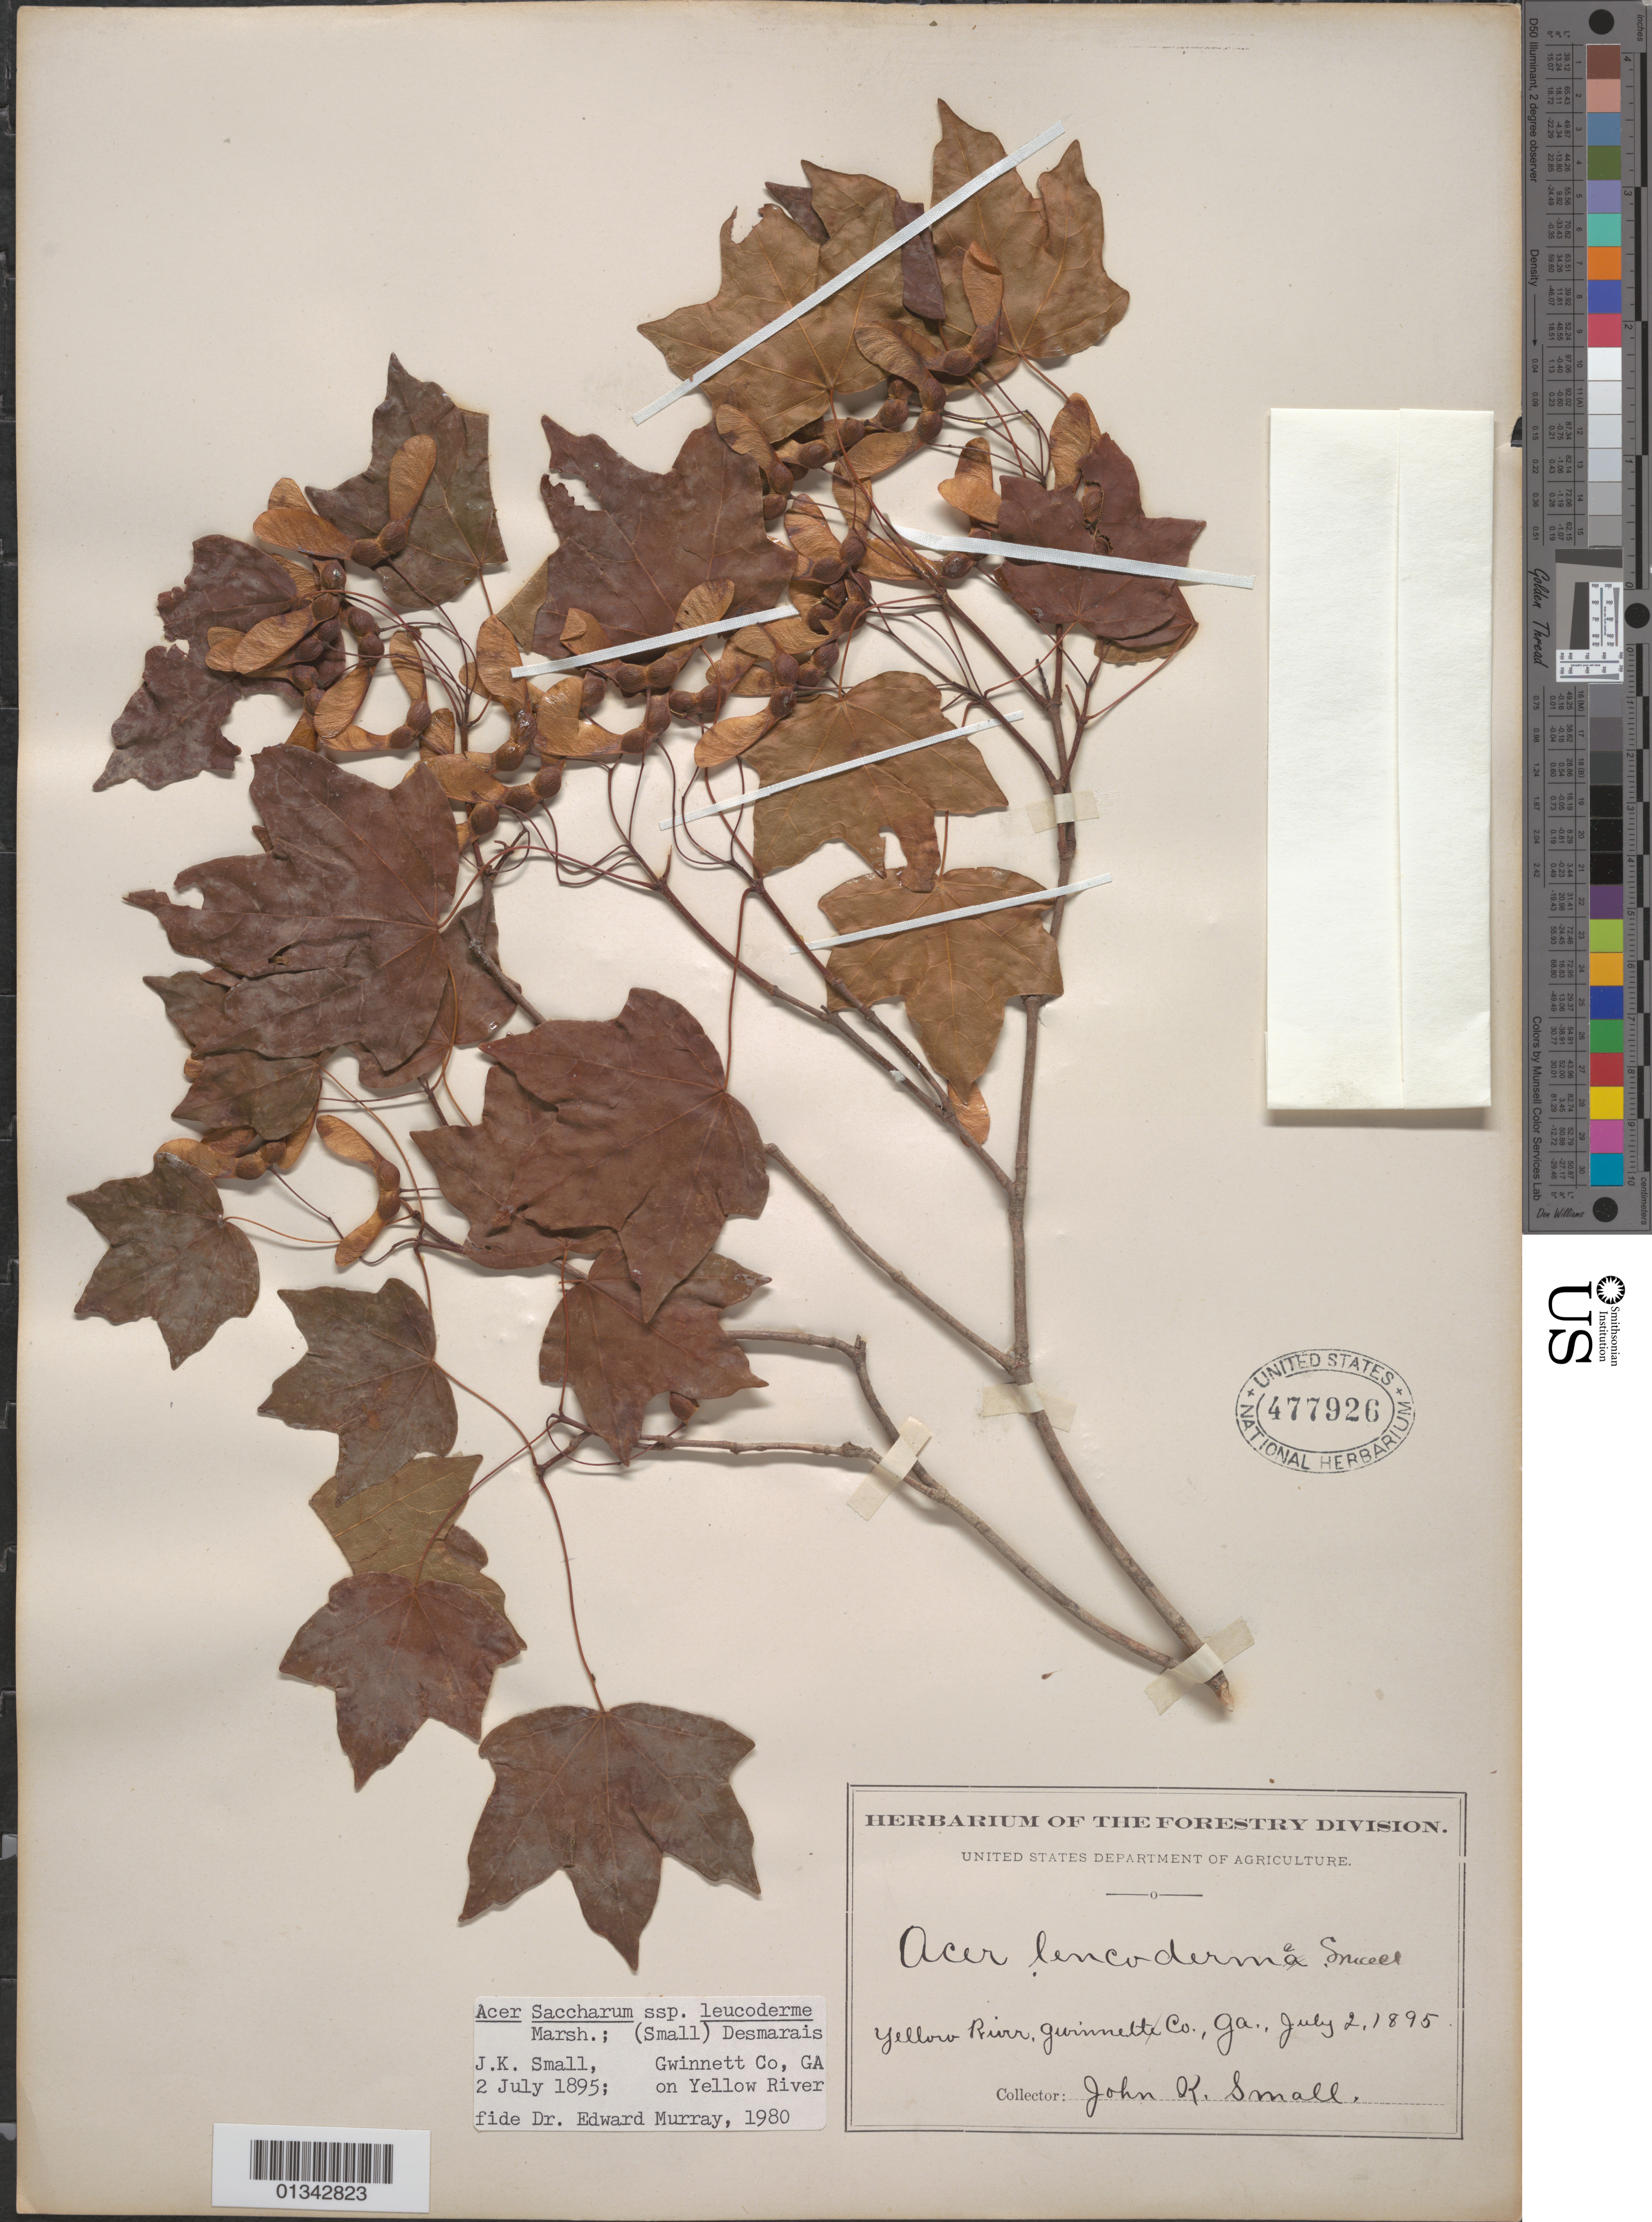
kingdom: Plantae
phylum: Tracheophyta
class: Magnoliopsida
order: Sapindales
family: Sapindaceae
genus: Acer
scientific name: Acer saccharum subsp. leucoderme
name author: (Small) Desmarais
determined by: Murray, Edward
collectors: J. K. Small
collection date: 1895-07-02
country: United States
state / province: Georgia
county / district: Gwinnett County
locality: Gwinnett County, Yellow River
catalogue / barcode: US 477926